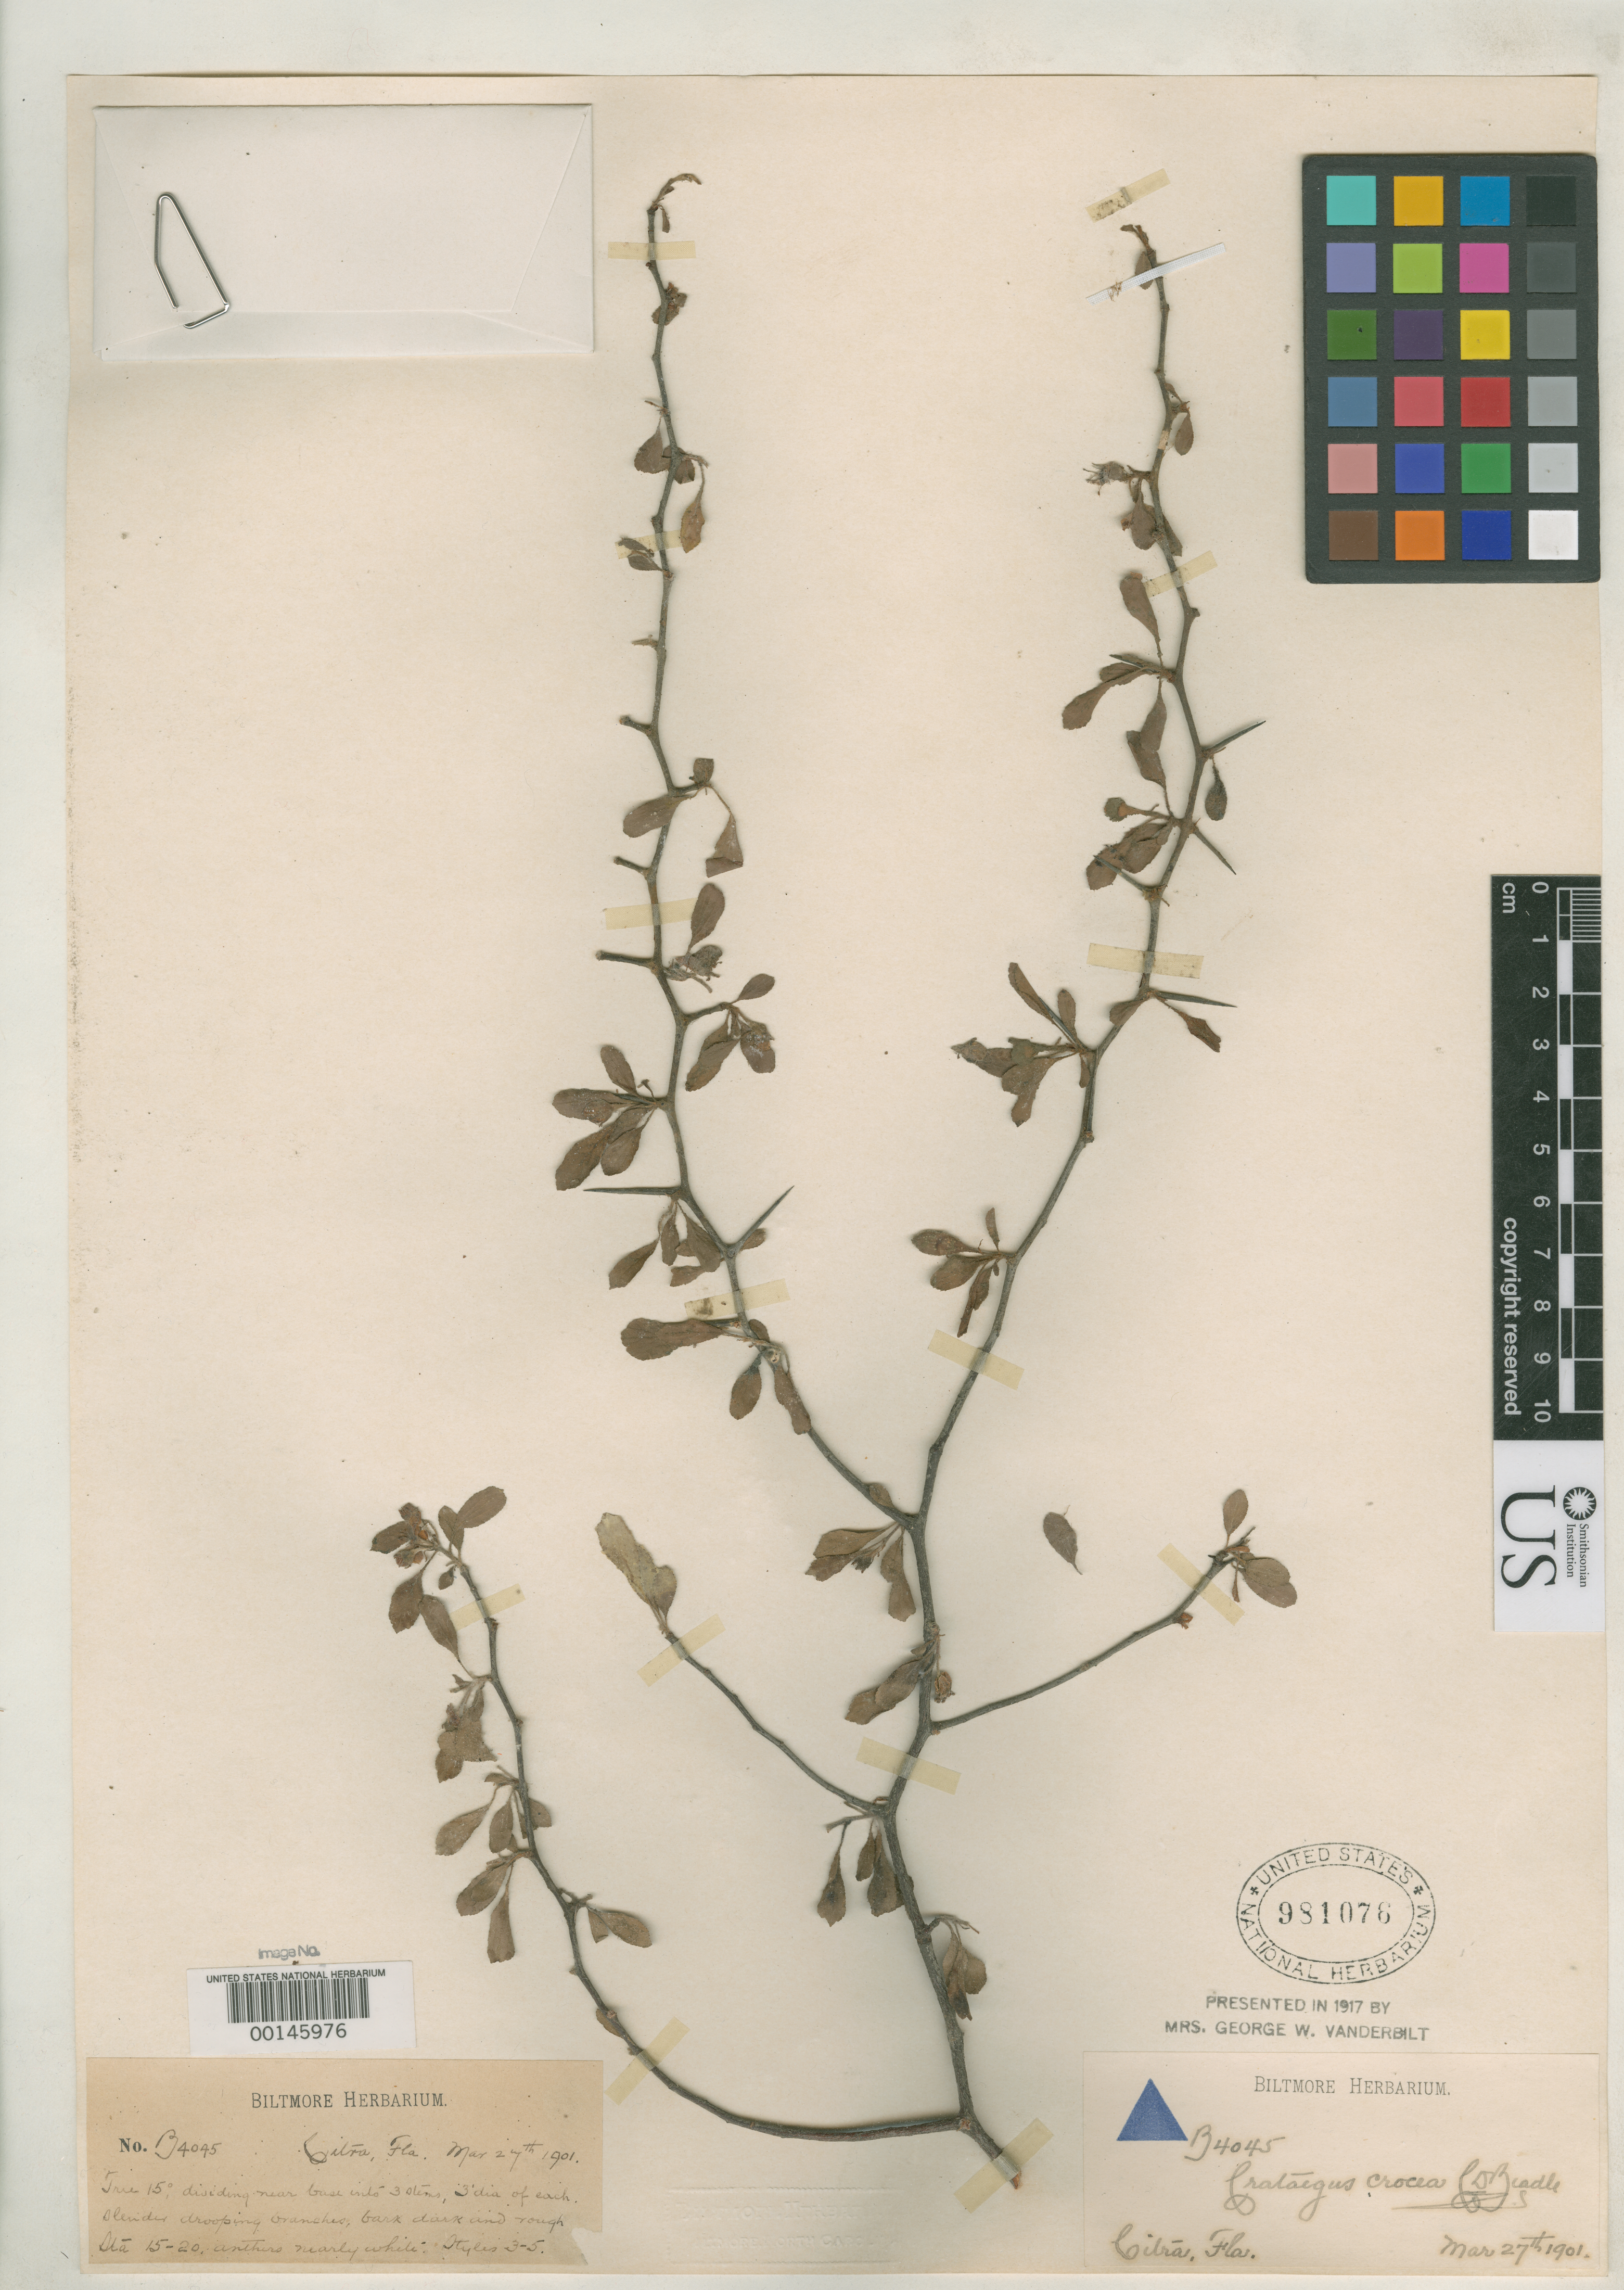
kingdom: Plantae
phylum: Tracheophyta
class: Magnoliopsida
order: Rosales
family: Rosaceae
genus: Crataegus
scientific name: Crataegus crocea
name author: Beadle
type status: Syntype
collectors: ex herb. Biltmore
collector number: B 4045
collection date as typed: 27 Mar 1901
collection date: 1901-03-27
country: United States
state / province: Florida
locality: Citra.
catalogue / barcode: US 981076